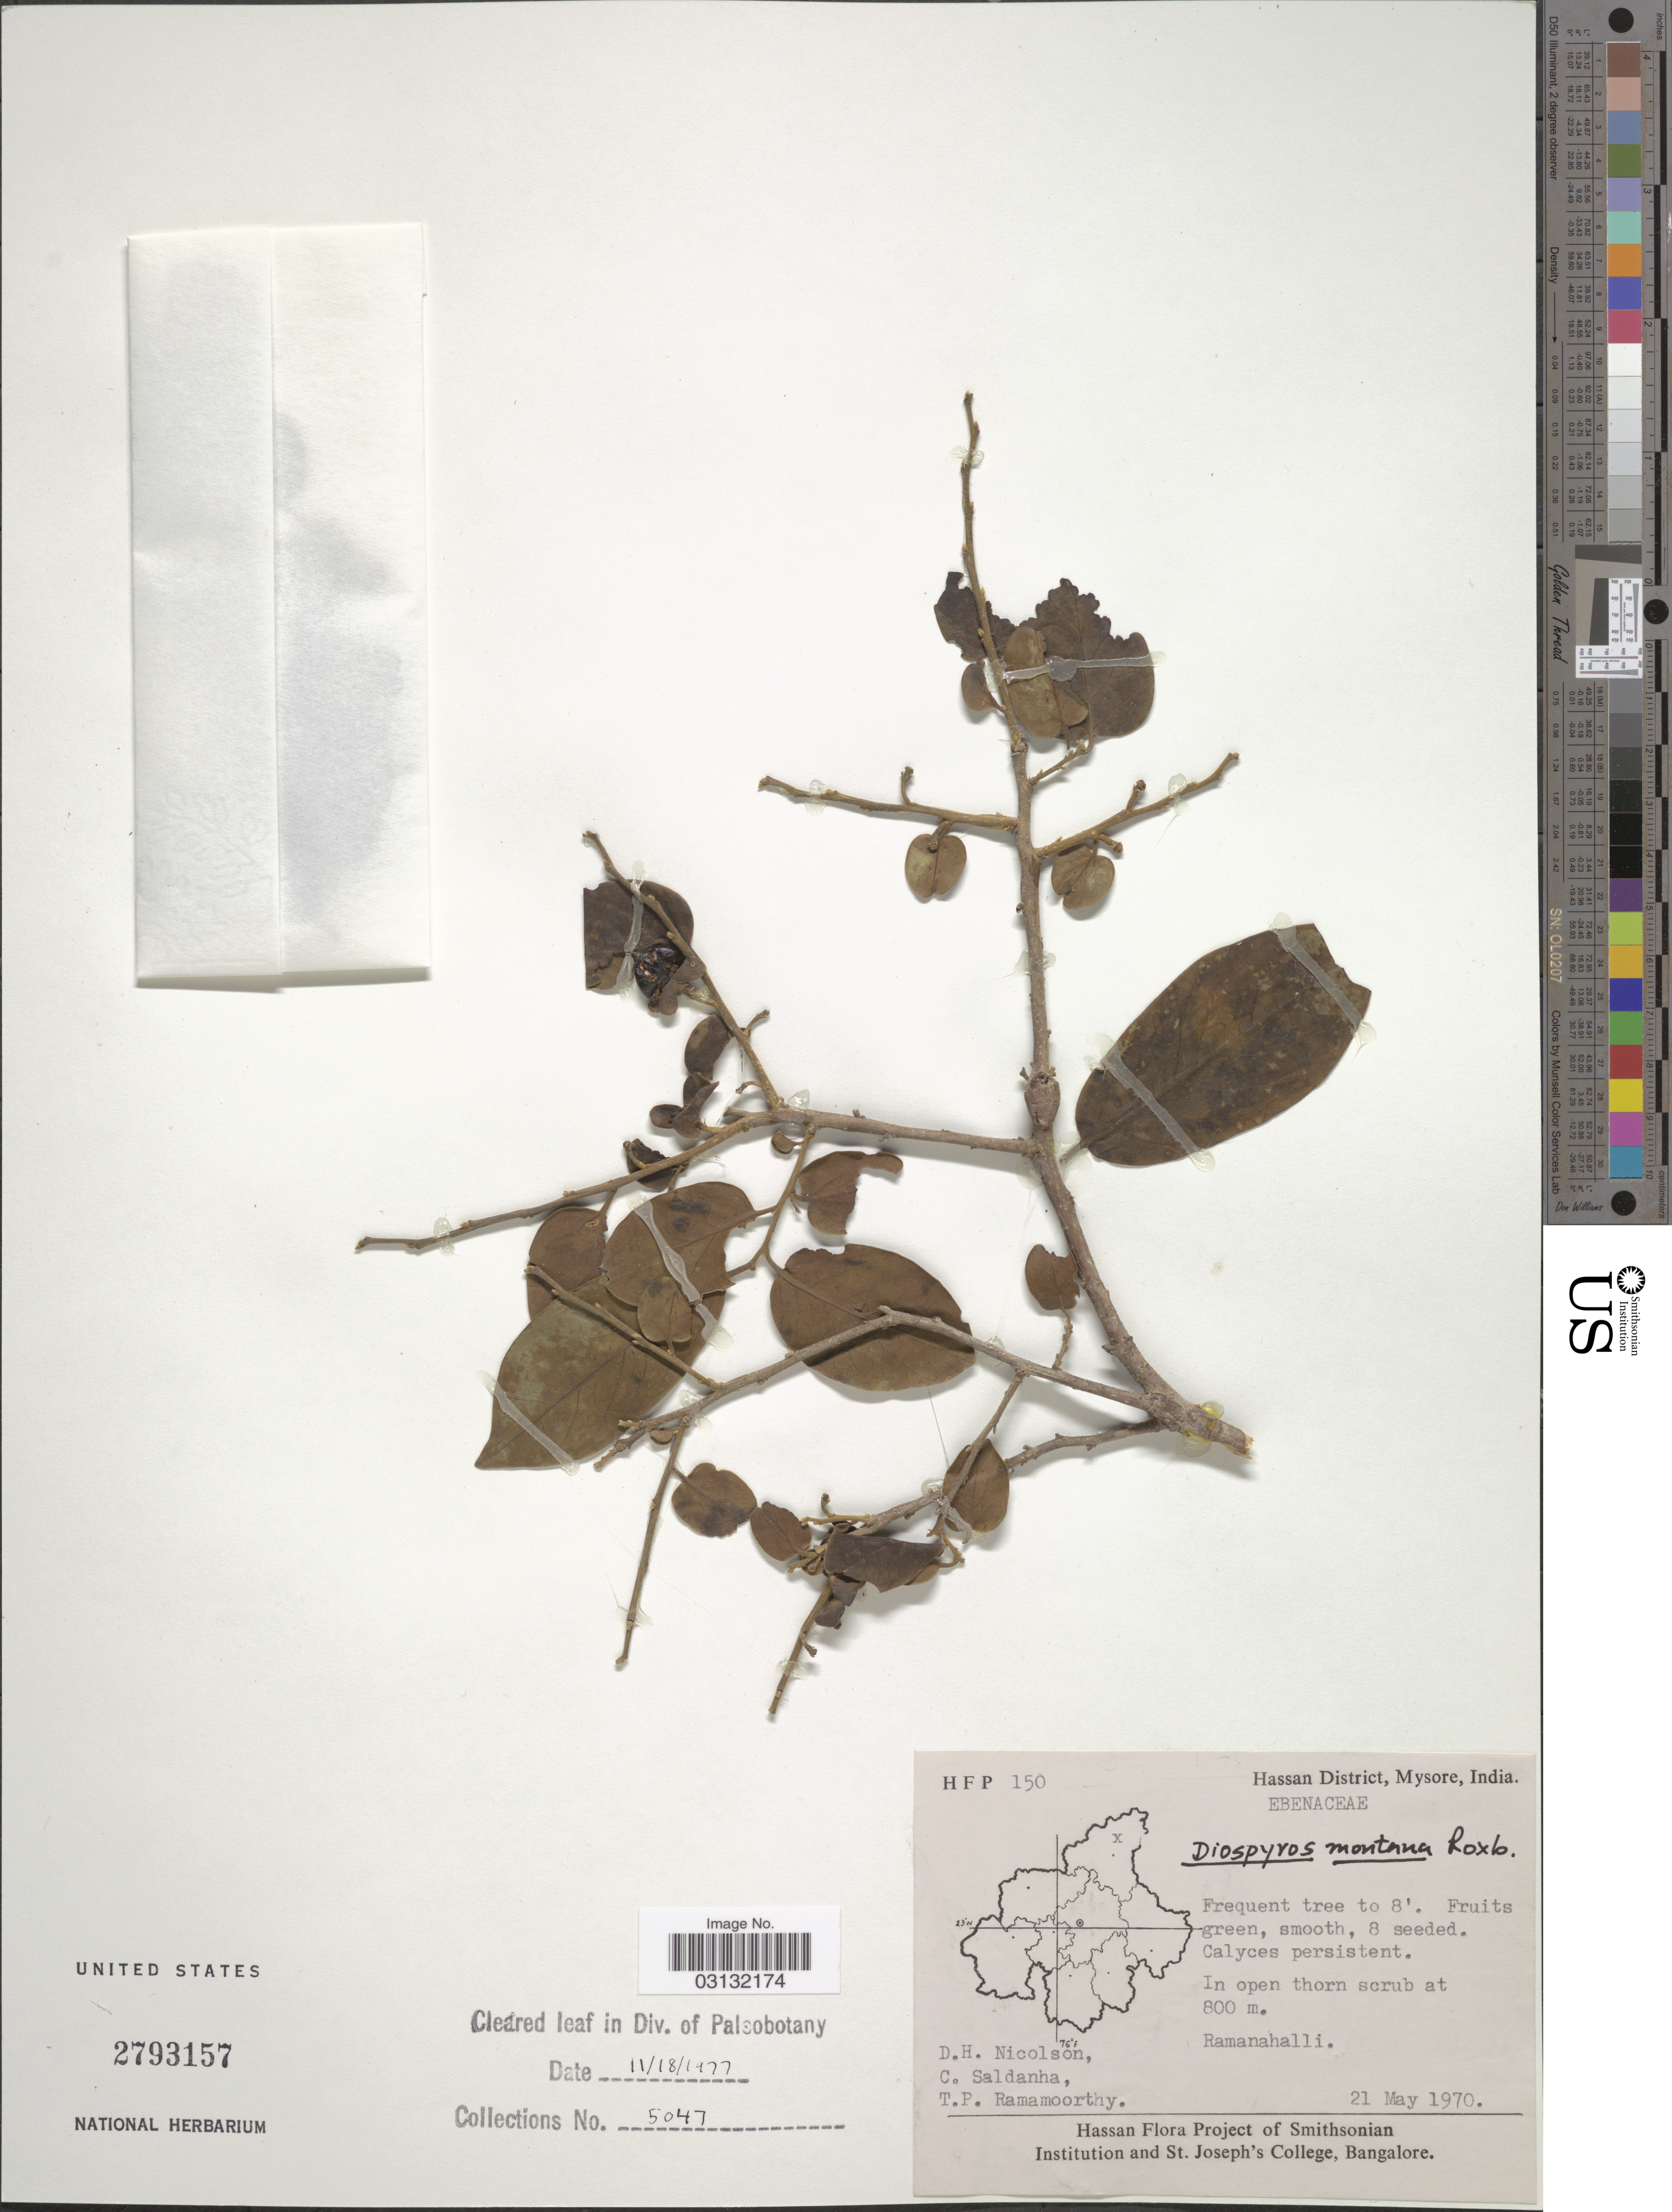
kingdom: Plantae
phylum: Tracheophyta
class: Magnoliopsida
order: Ericales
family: Ebenaceae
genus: Diospyros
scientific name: Diospyros montana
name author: Roxb.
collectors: D. H. Nicolson, C. Saldanha & T. P. Ramamoorthy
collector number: H F P 150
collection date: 1970-05-21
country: India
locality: Hassan District, Mysore, India, Ramanahalli.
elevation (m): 800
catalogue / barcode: US 2793157